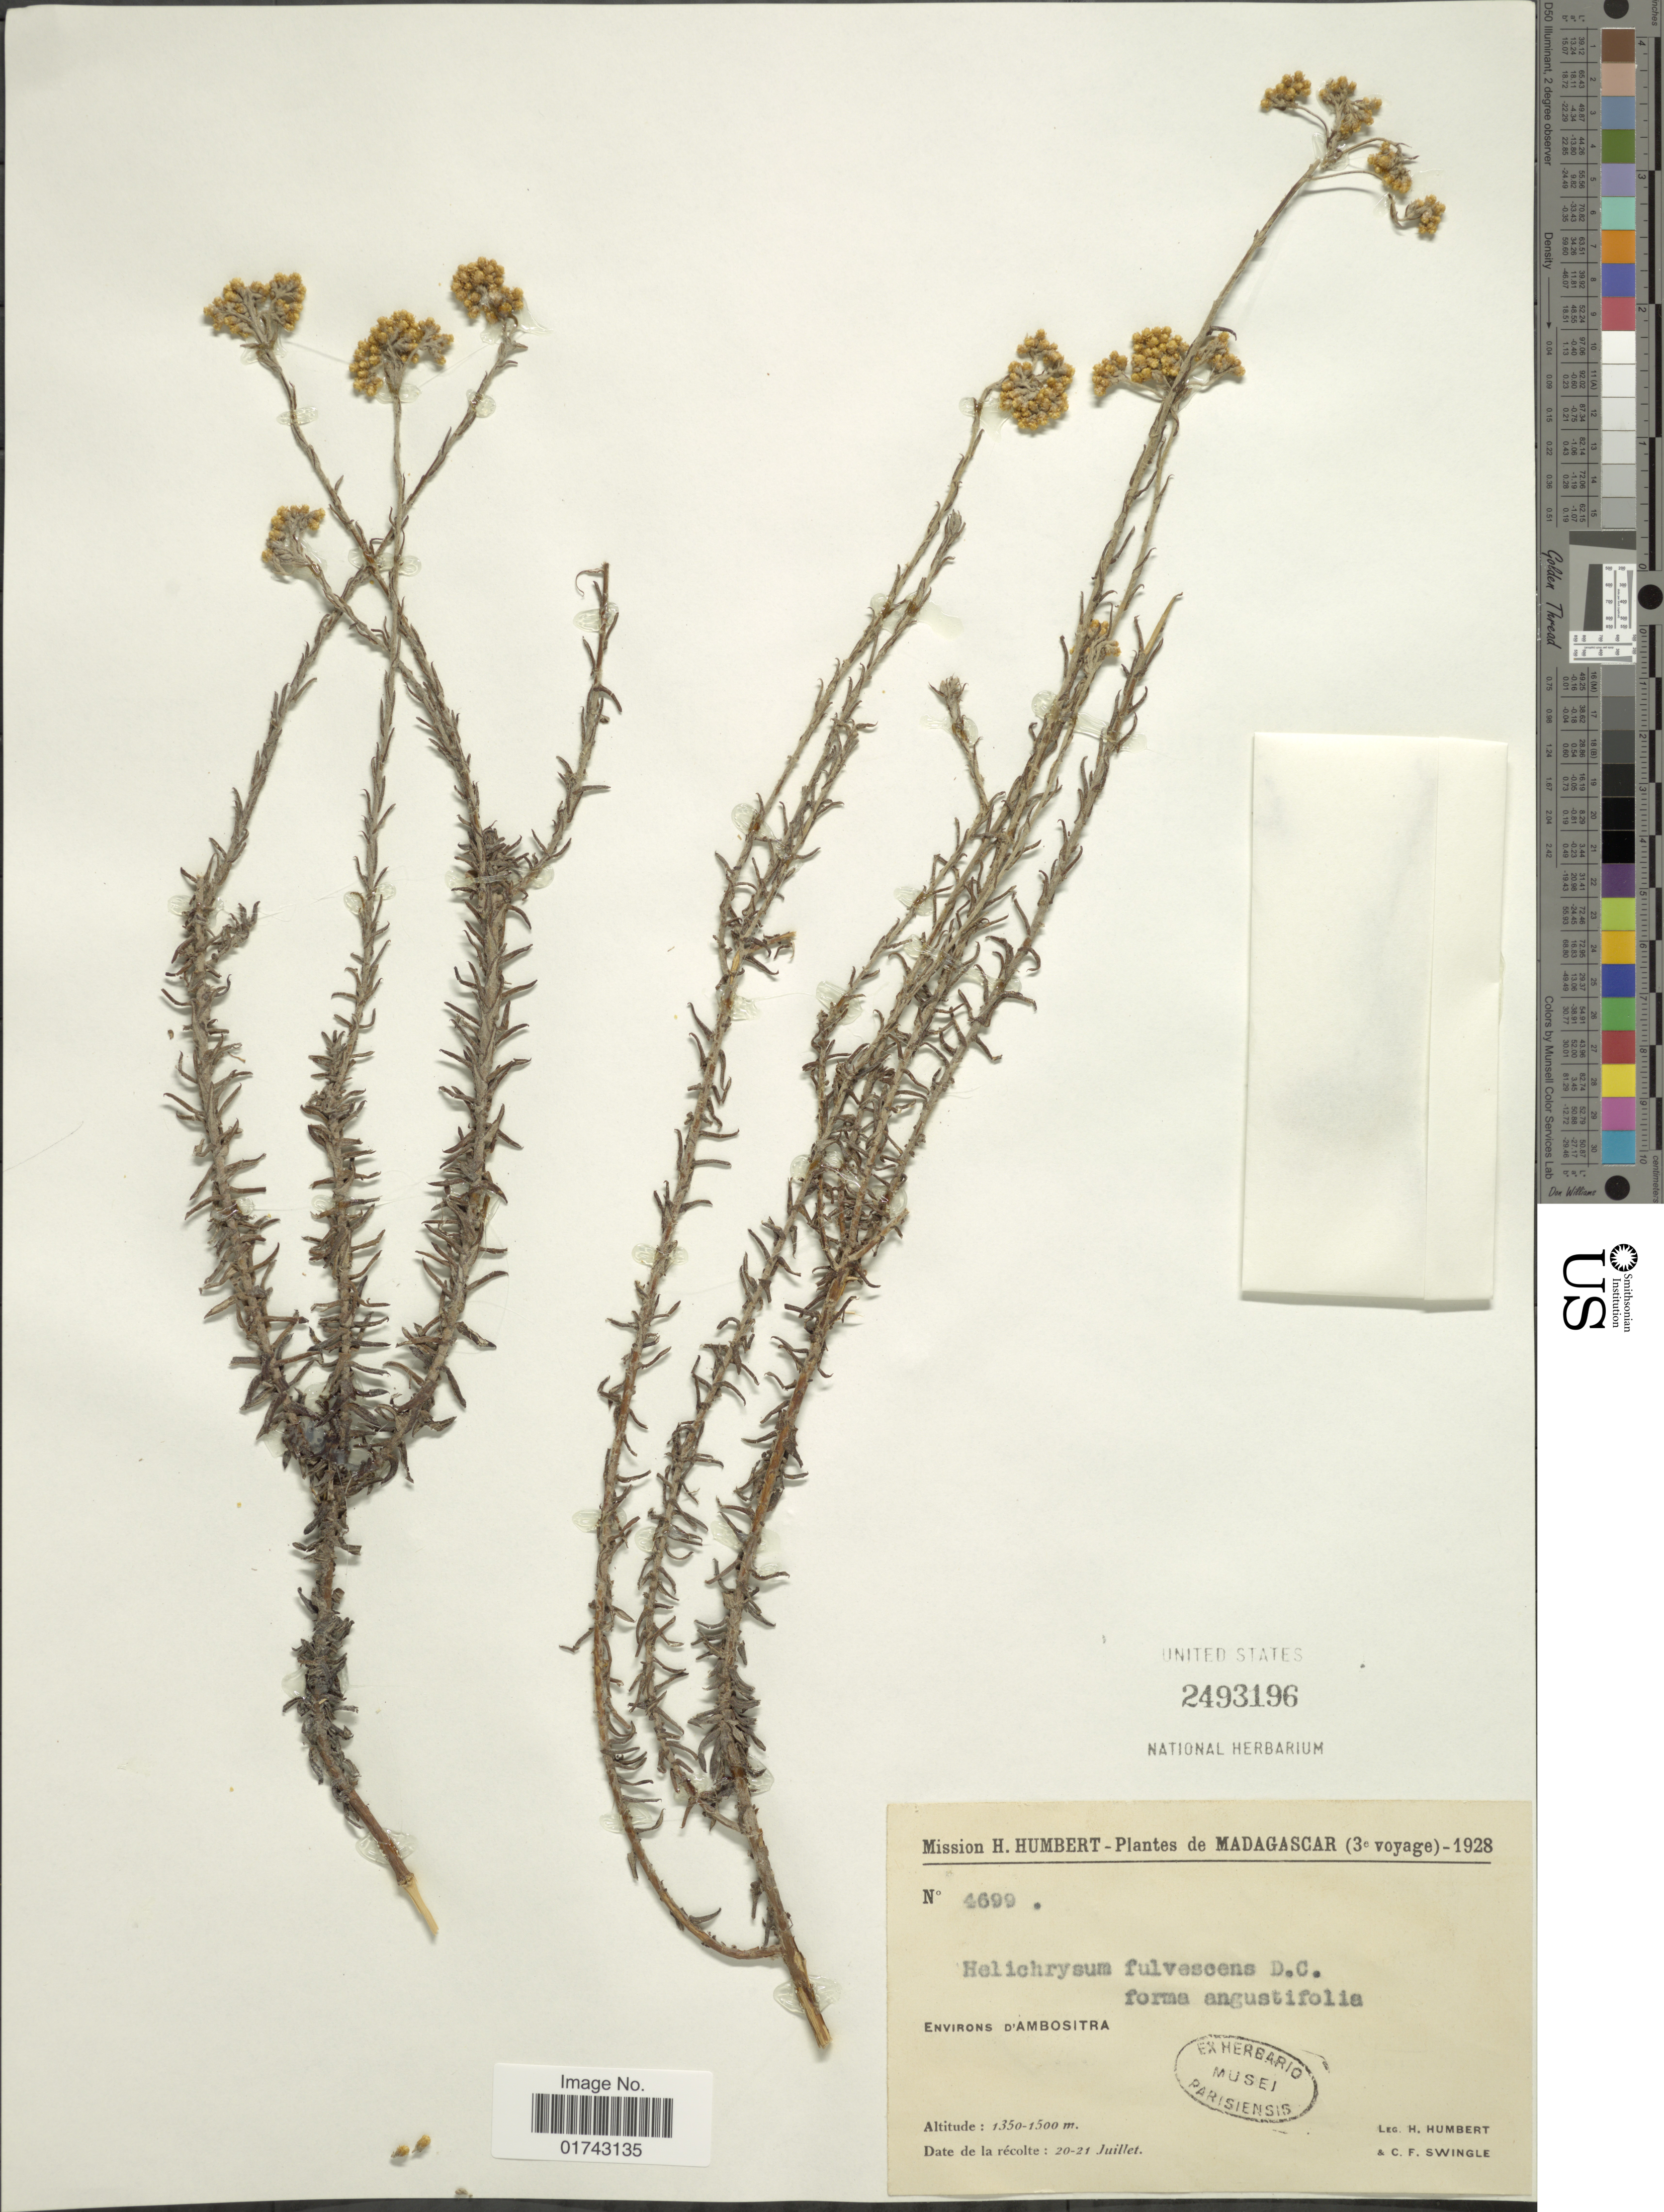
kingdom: Plantae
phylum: Tracheophyta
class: Magnoliopsida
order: Asterales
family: Asteraceae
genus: Helichrysum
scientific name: Helichrysum fulvescens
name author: DC.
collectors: H. Humbert & C. Swingle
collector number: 4699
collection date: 1928-07-20/1928-07-21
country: Madagascar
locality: Environs d' Ambositra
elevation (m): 1350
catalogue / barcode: US 2493196